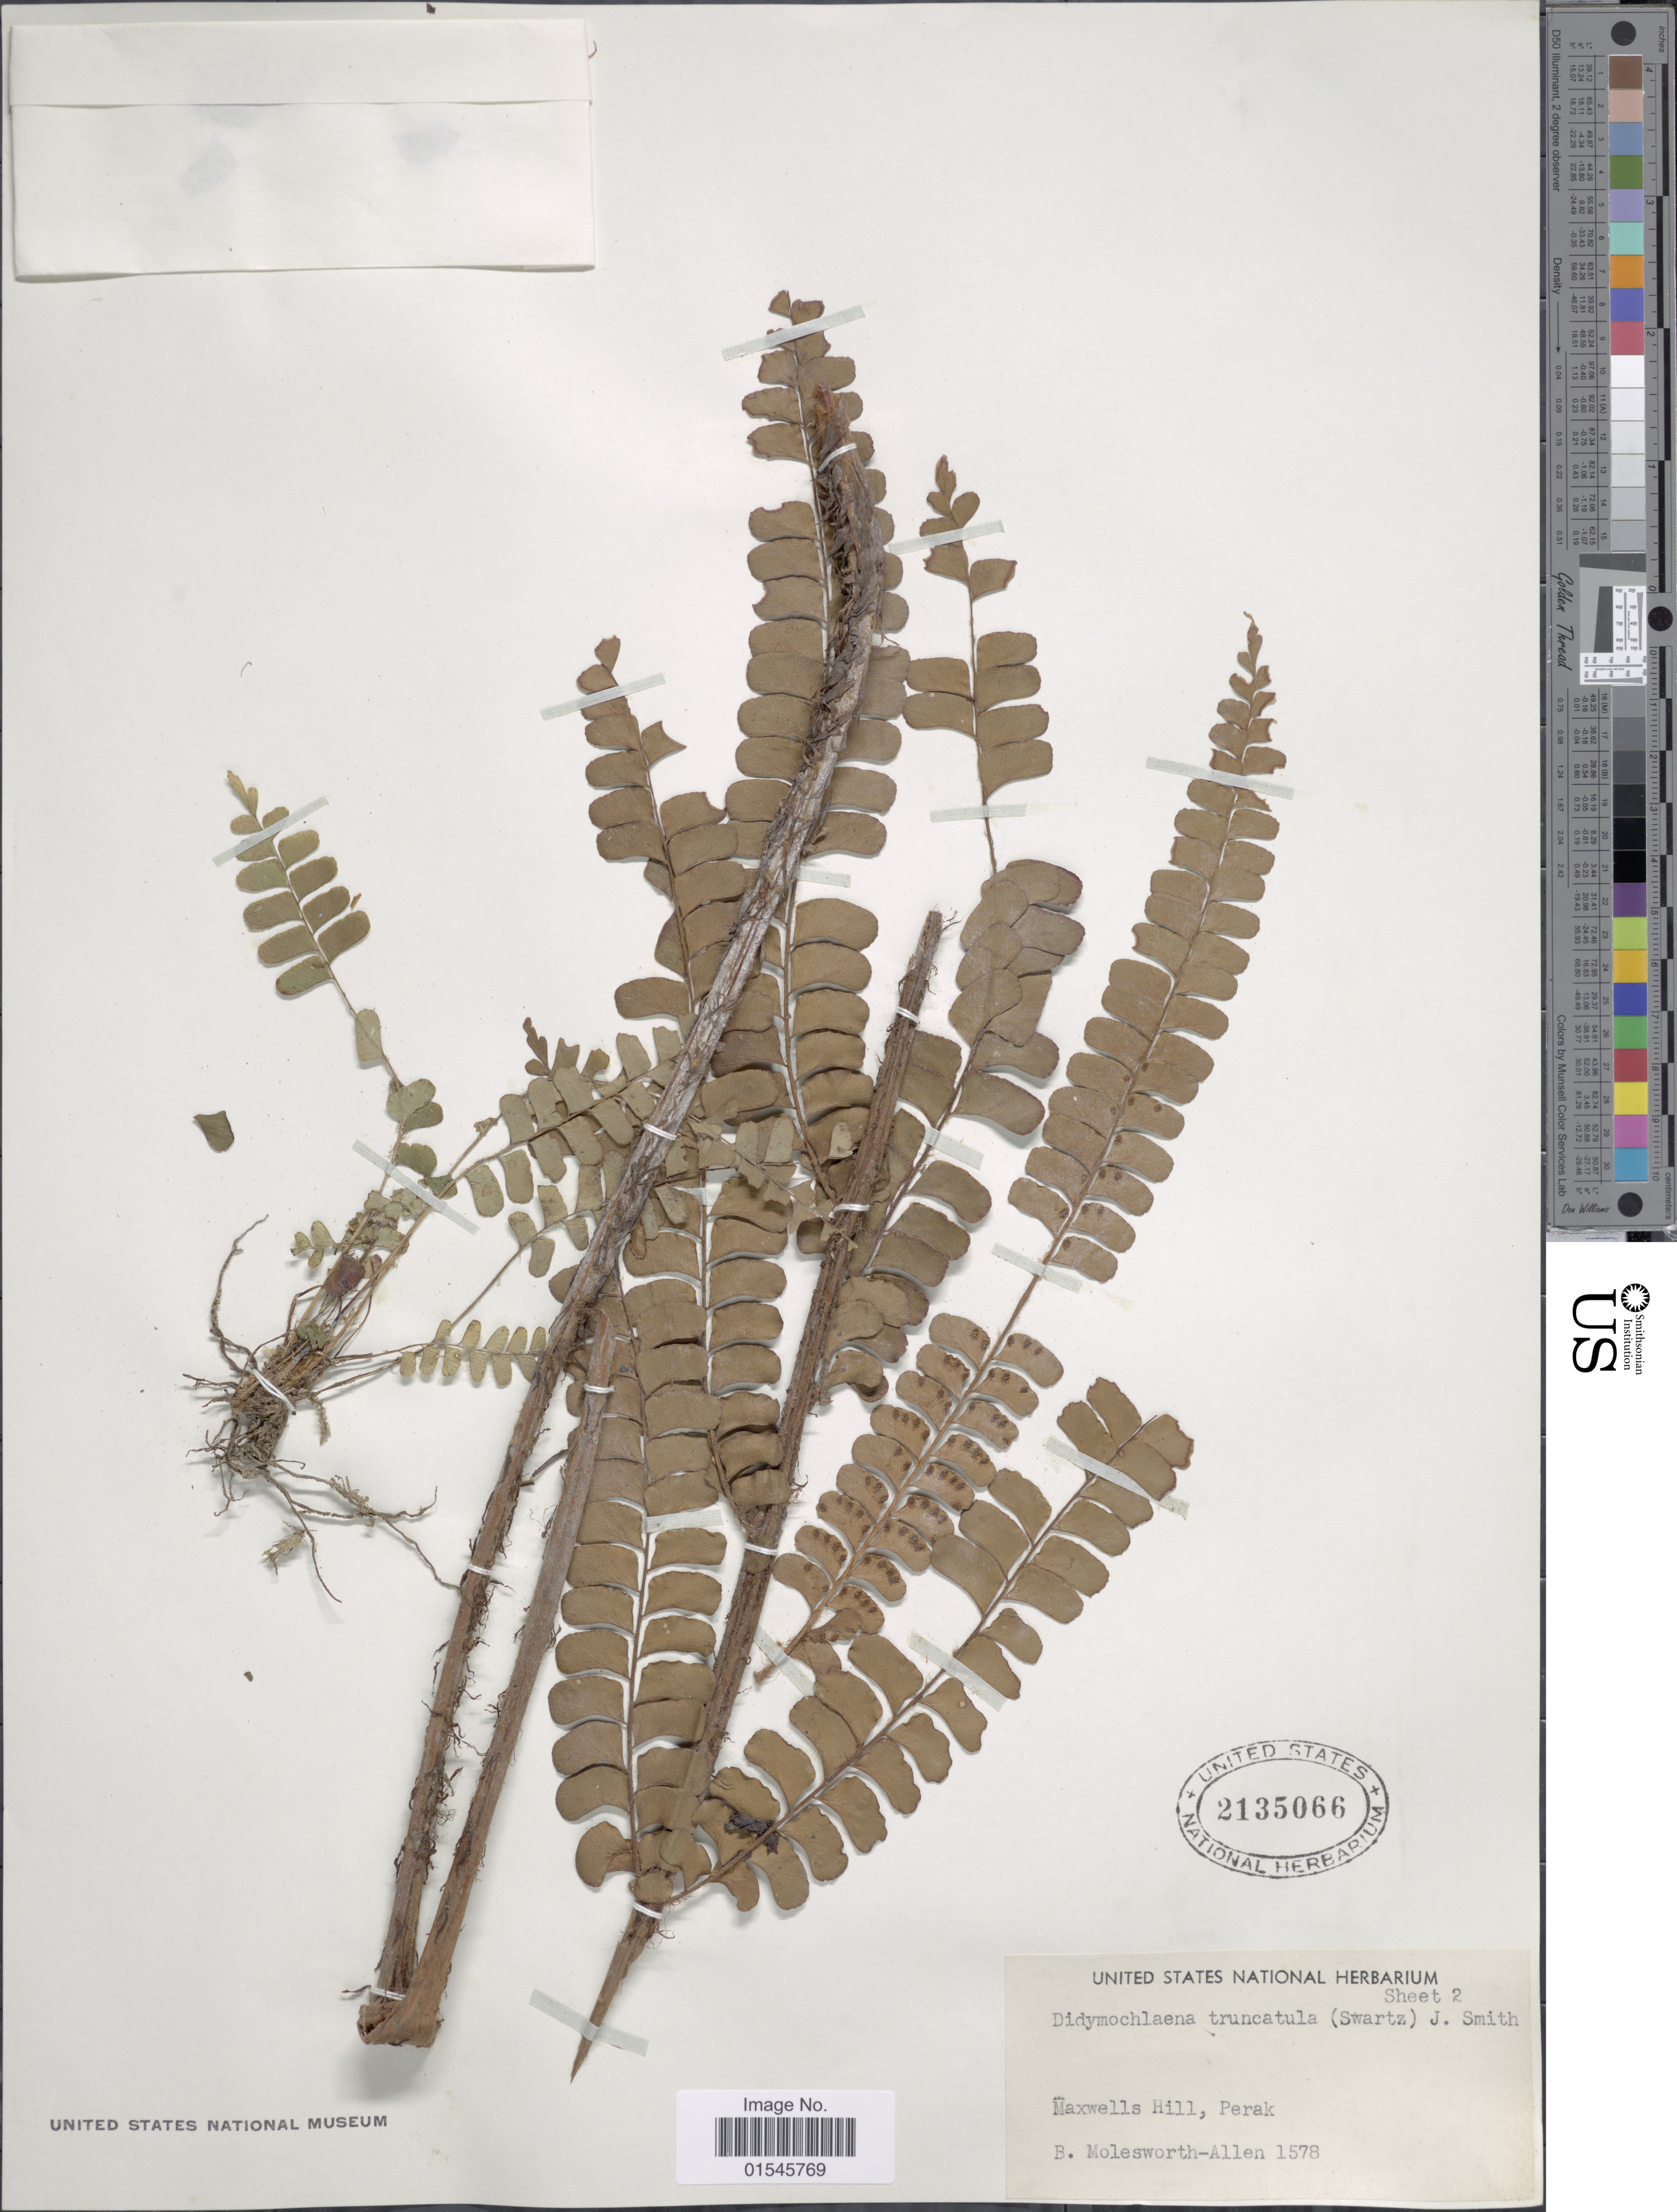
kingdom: Plantae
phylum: Tracheophyta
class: Polypodiopsida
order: Polypodiales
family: Didymochlaenaceae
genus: Didymochlaena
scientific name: Didymochlaena truncatula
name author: (Sw.) J. Sm.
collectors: B. E. G. Molesworth-Allen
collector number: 1578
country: Malaysia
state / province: Perak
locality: Maxwells Hill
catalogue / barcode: US 2135066